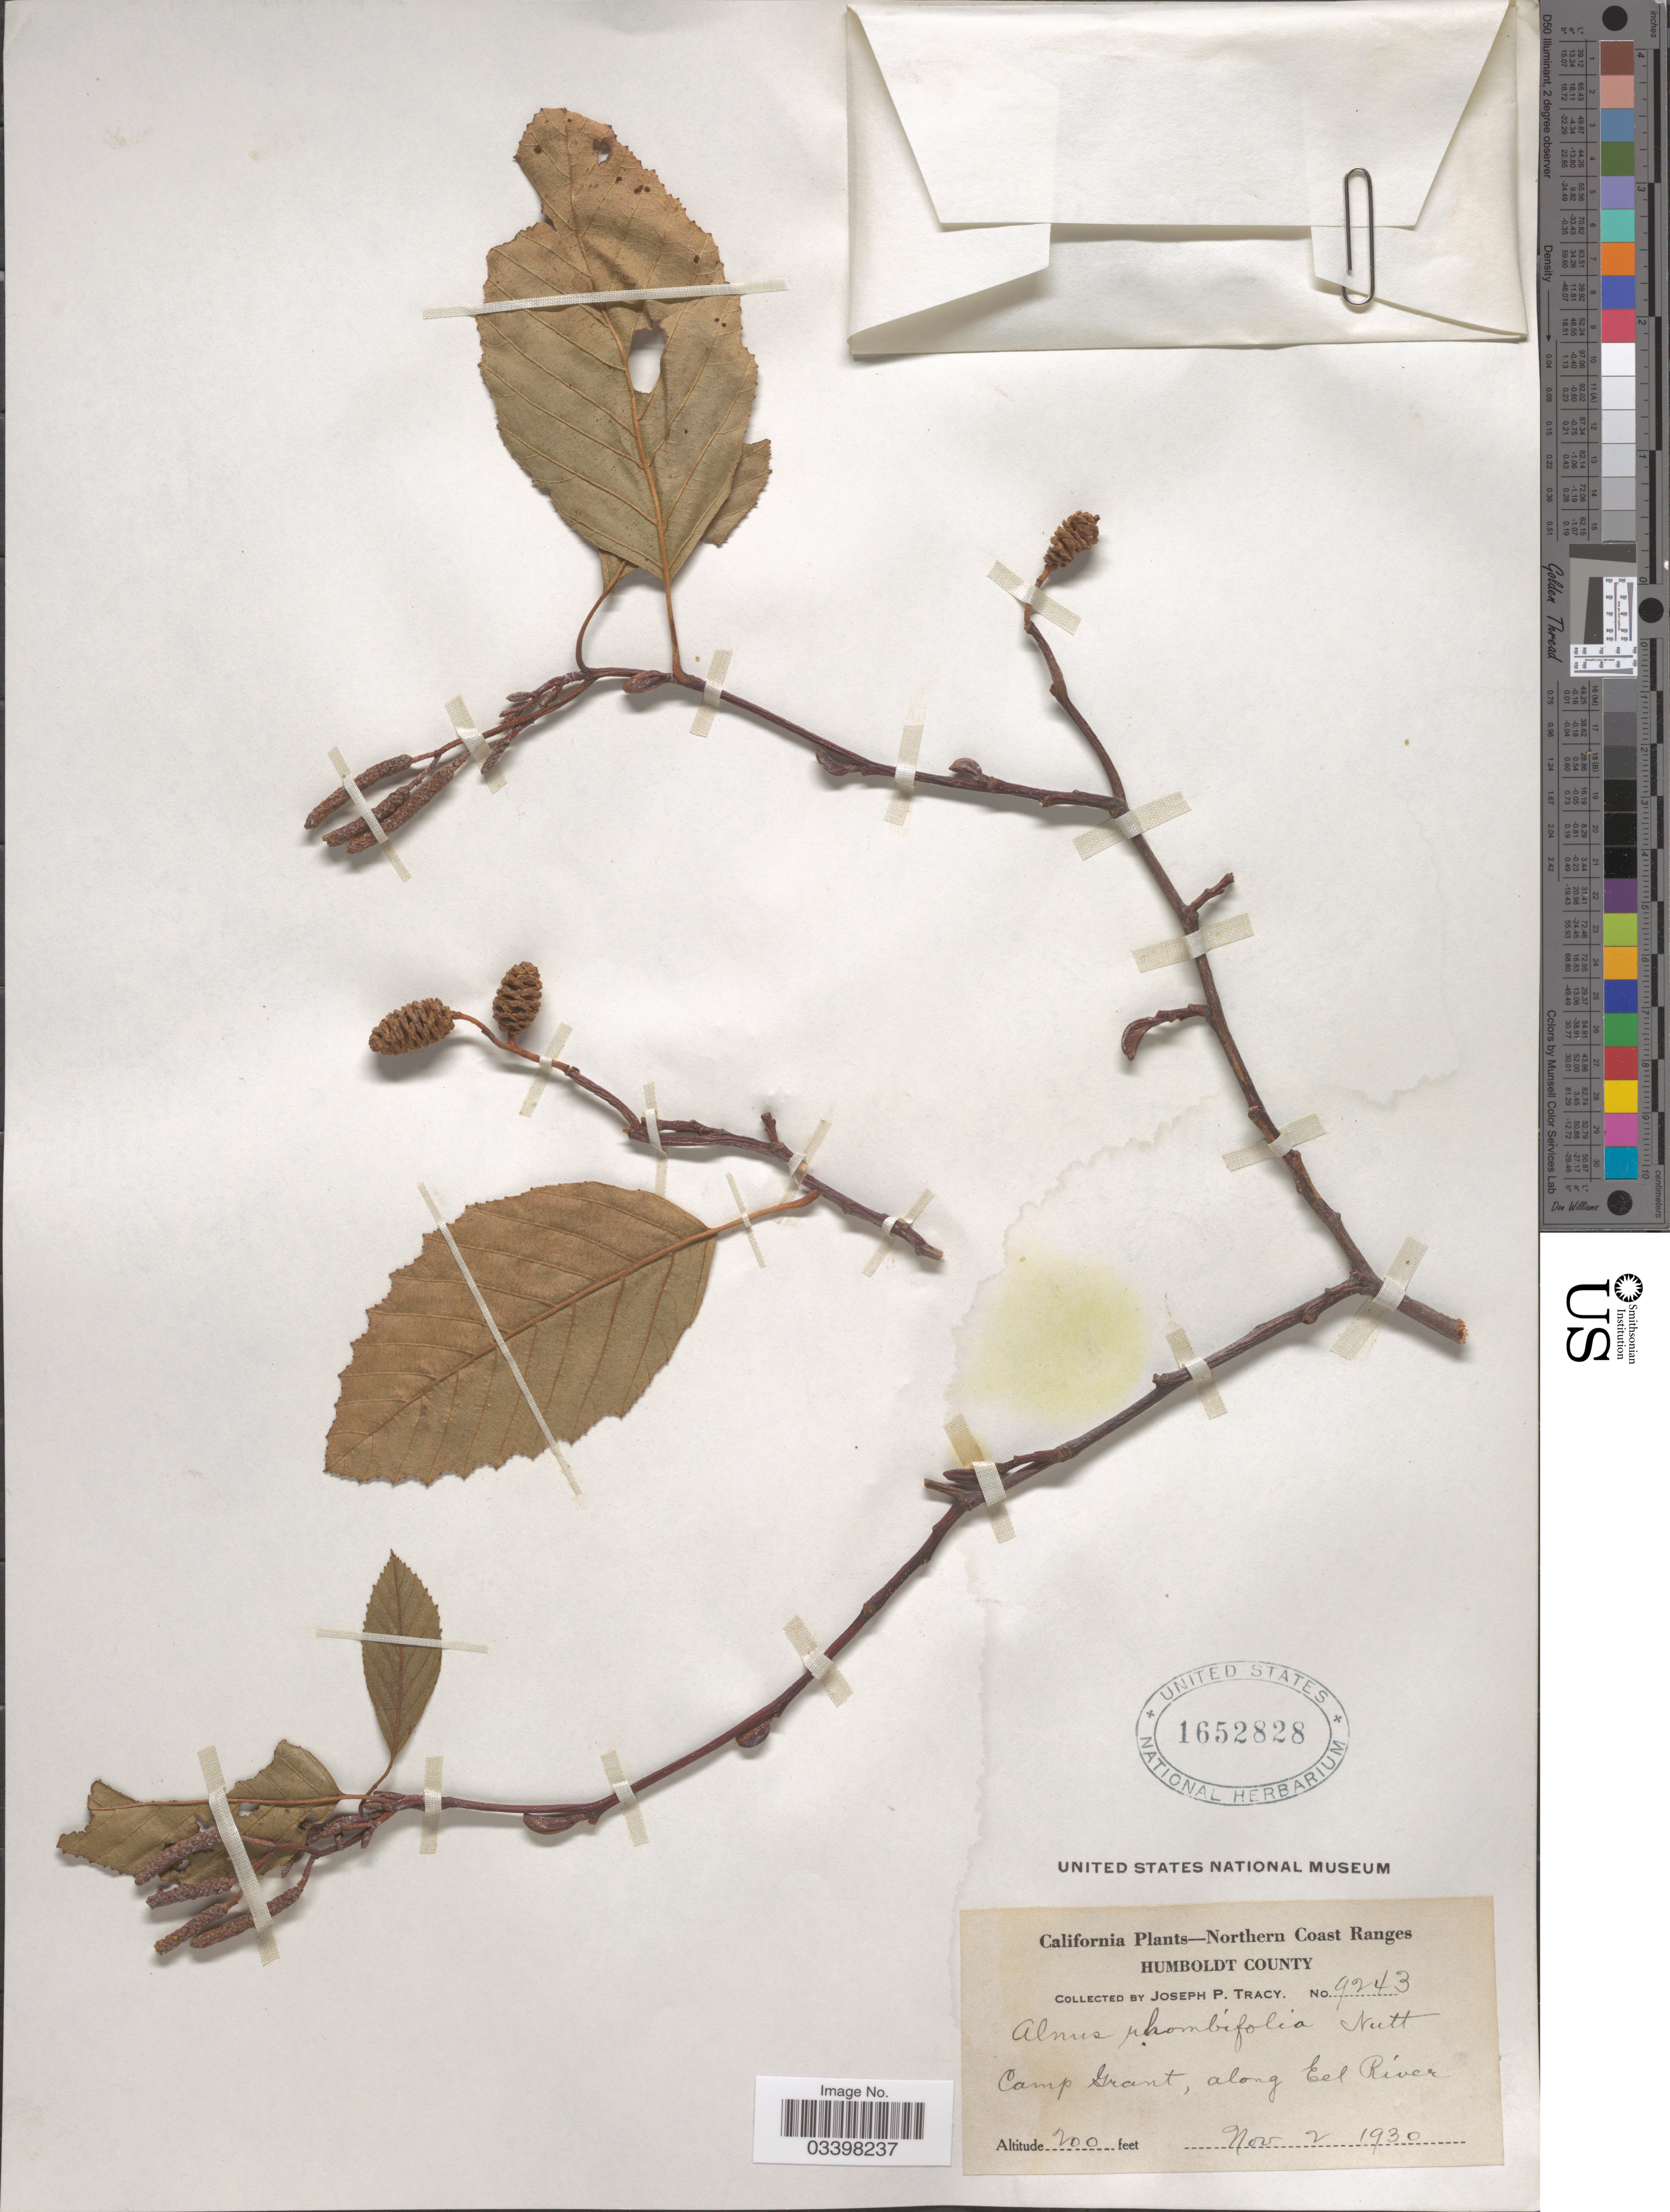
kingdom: Plantae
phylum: Tracheophyta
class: Magnoliopsida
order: Fagales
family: Betulaceae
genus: Alnus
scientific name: Alnus rhombifolia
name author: Nutt.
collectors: J. Tracy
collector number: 9243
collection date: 1930-11-02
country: United States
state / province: California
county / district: Humboldt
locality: Northern Coast Ranges. Humboldt County. Camp Grant, along Eel River.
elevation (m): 61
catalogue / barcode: US 1652828